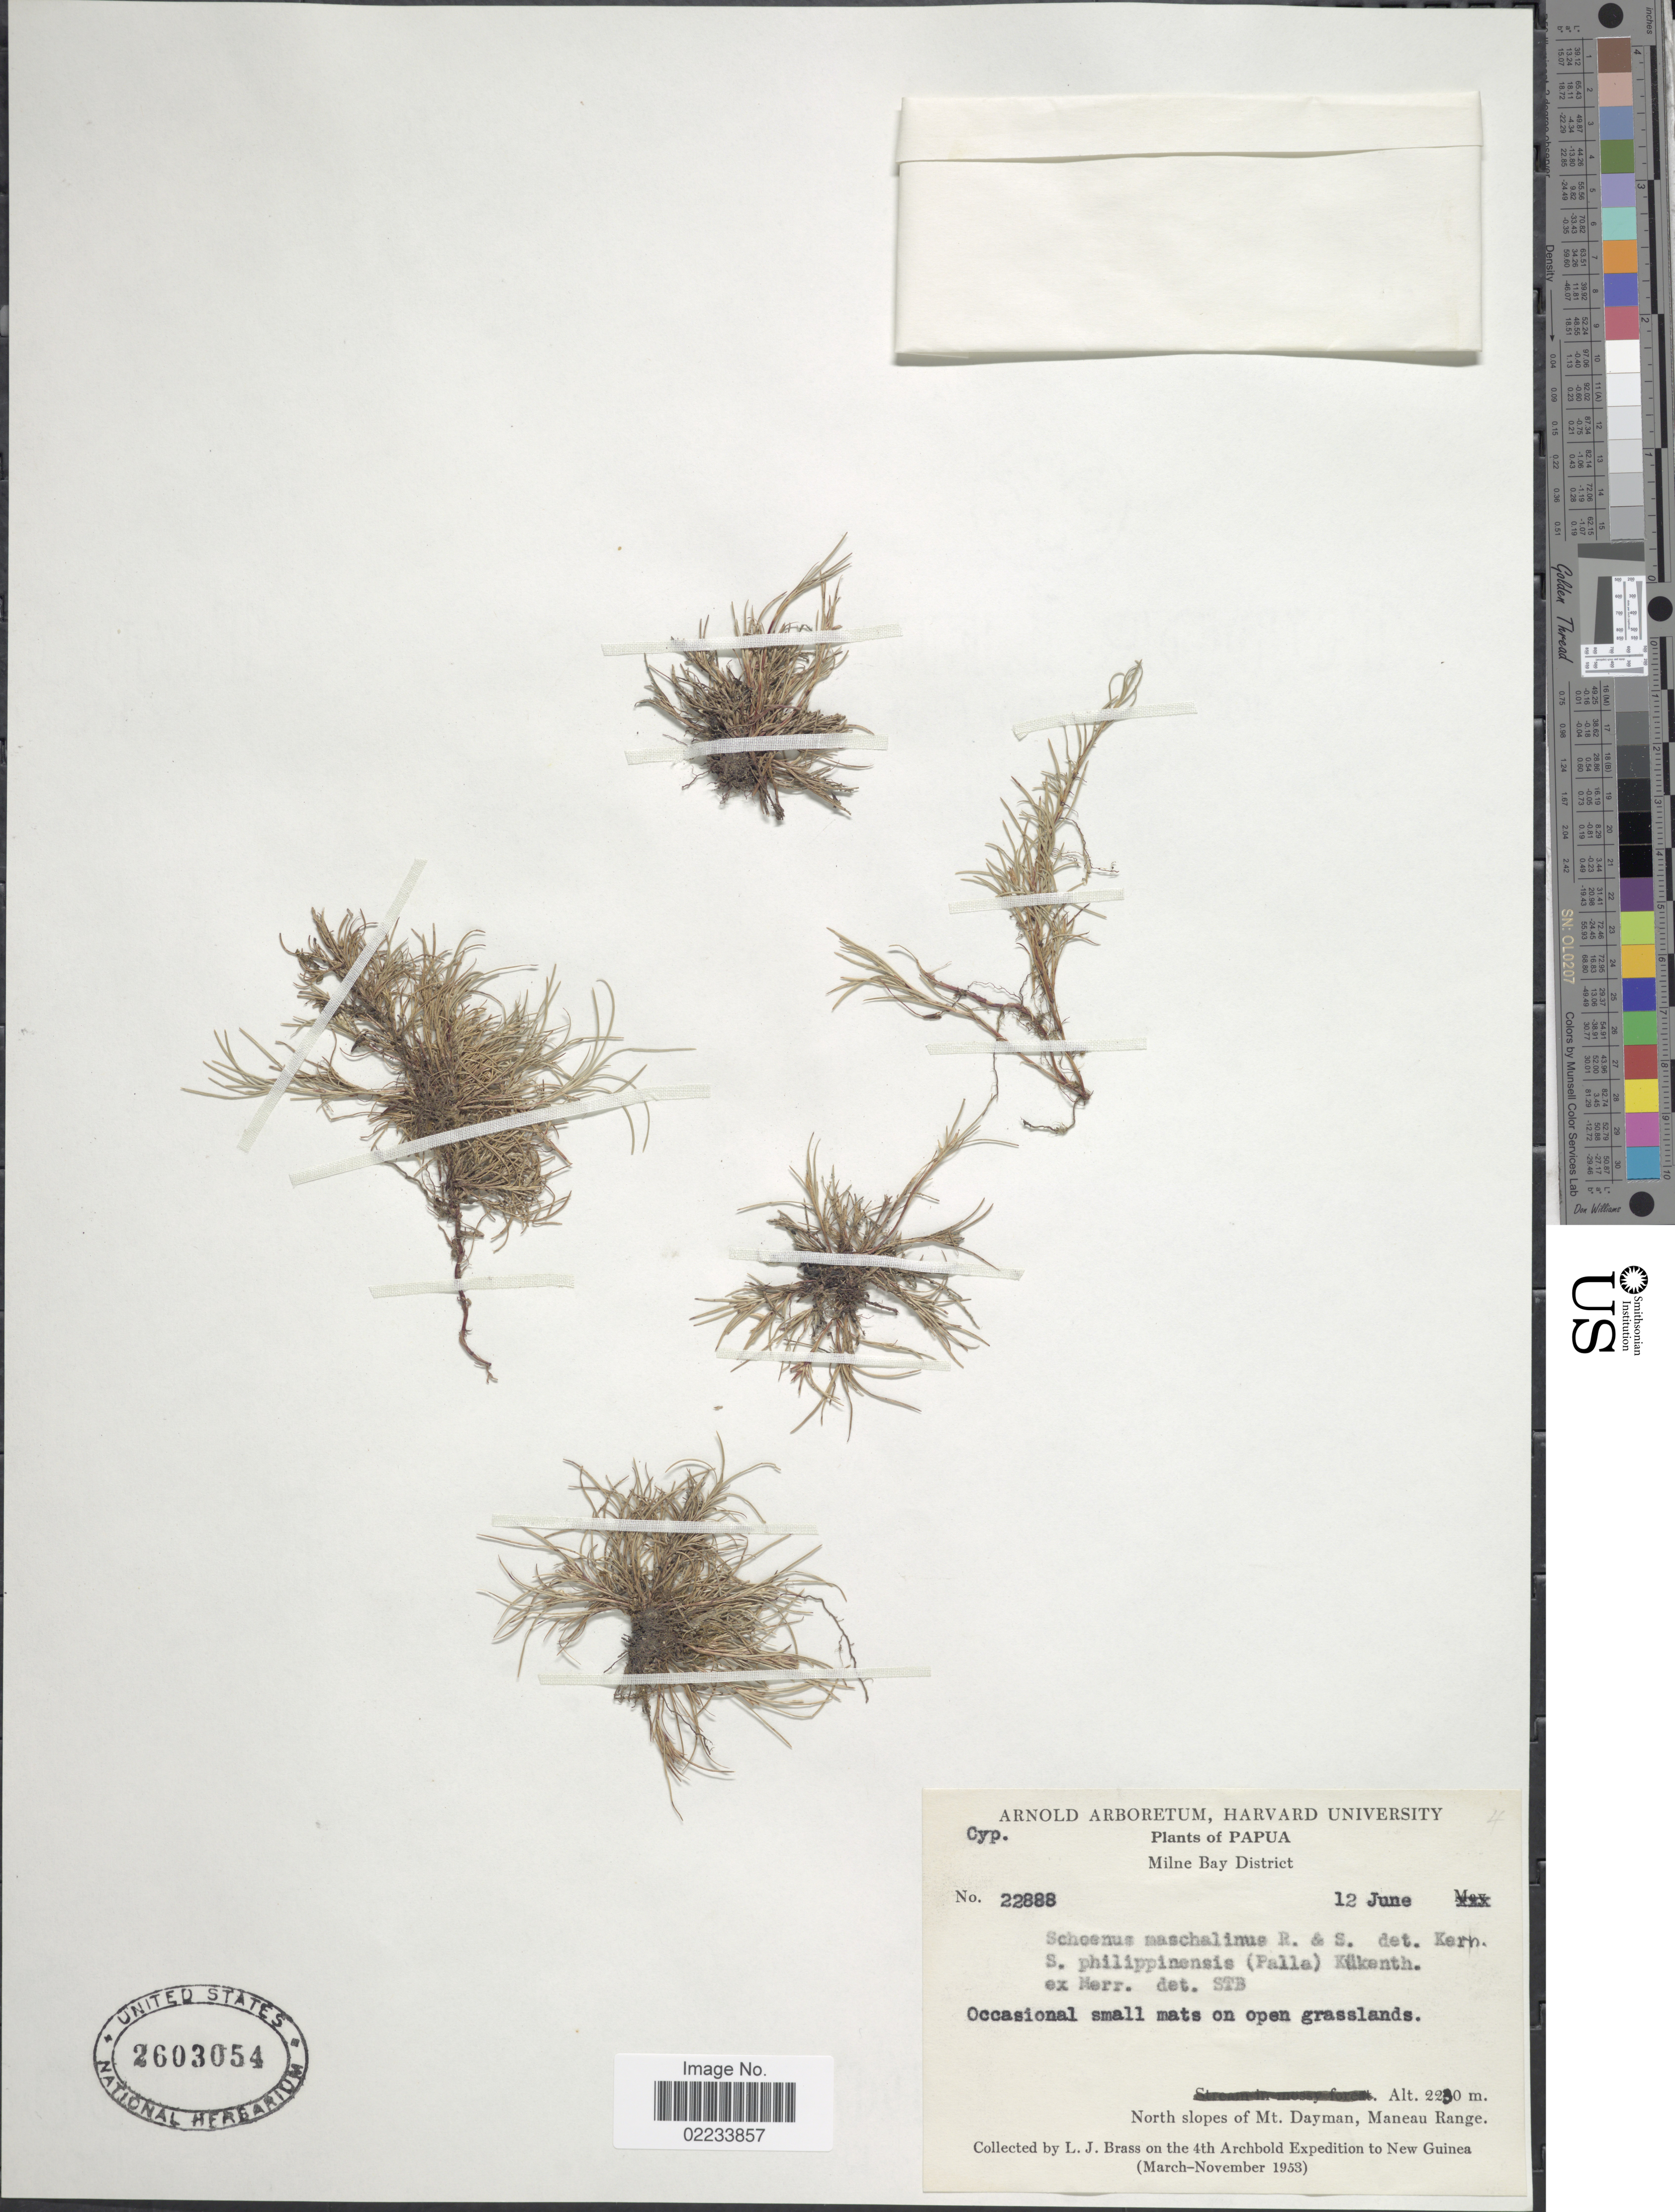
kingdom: Plantae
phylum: Tracheophyta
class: Liliopsida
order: Poales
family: Cyperaceae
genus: Schoenus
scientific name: Schoenus maschalinus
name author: Roem. & Schult.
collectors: L. J. Brass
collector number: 22888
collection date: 1953-06-12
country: Papua New Guinea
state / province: Milne Bay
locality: Milne Bay District, Occasional small mats on open grasslands, North slopes of Mt Dayman, Maneau Range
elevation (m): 2230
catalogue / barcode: US 2603054